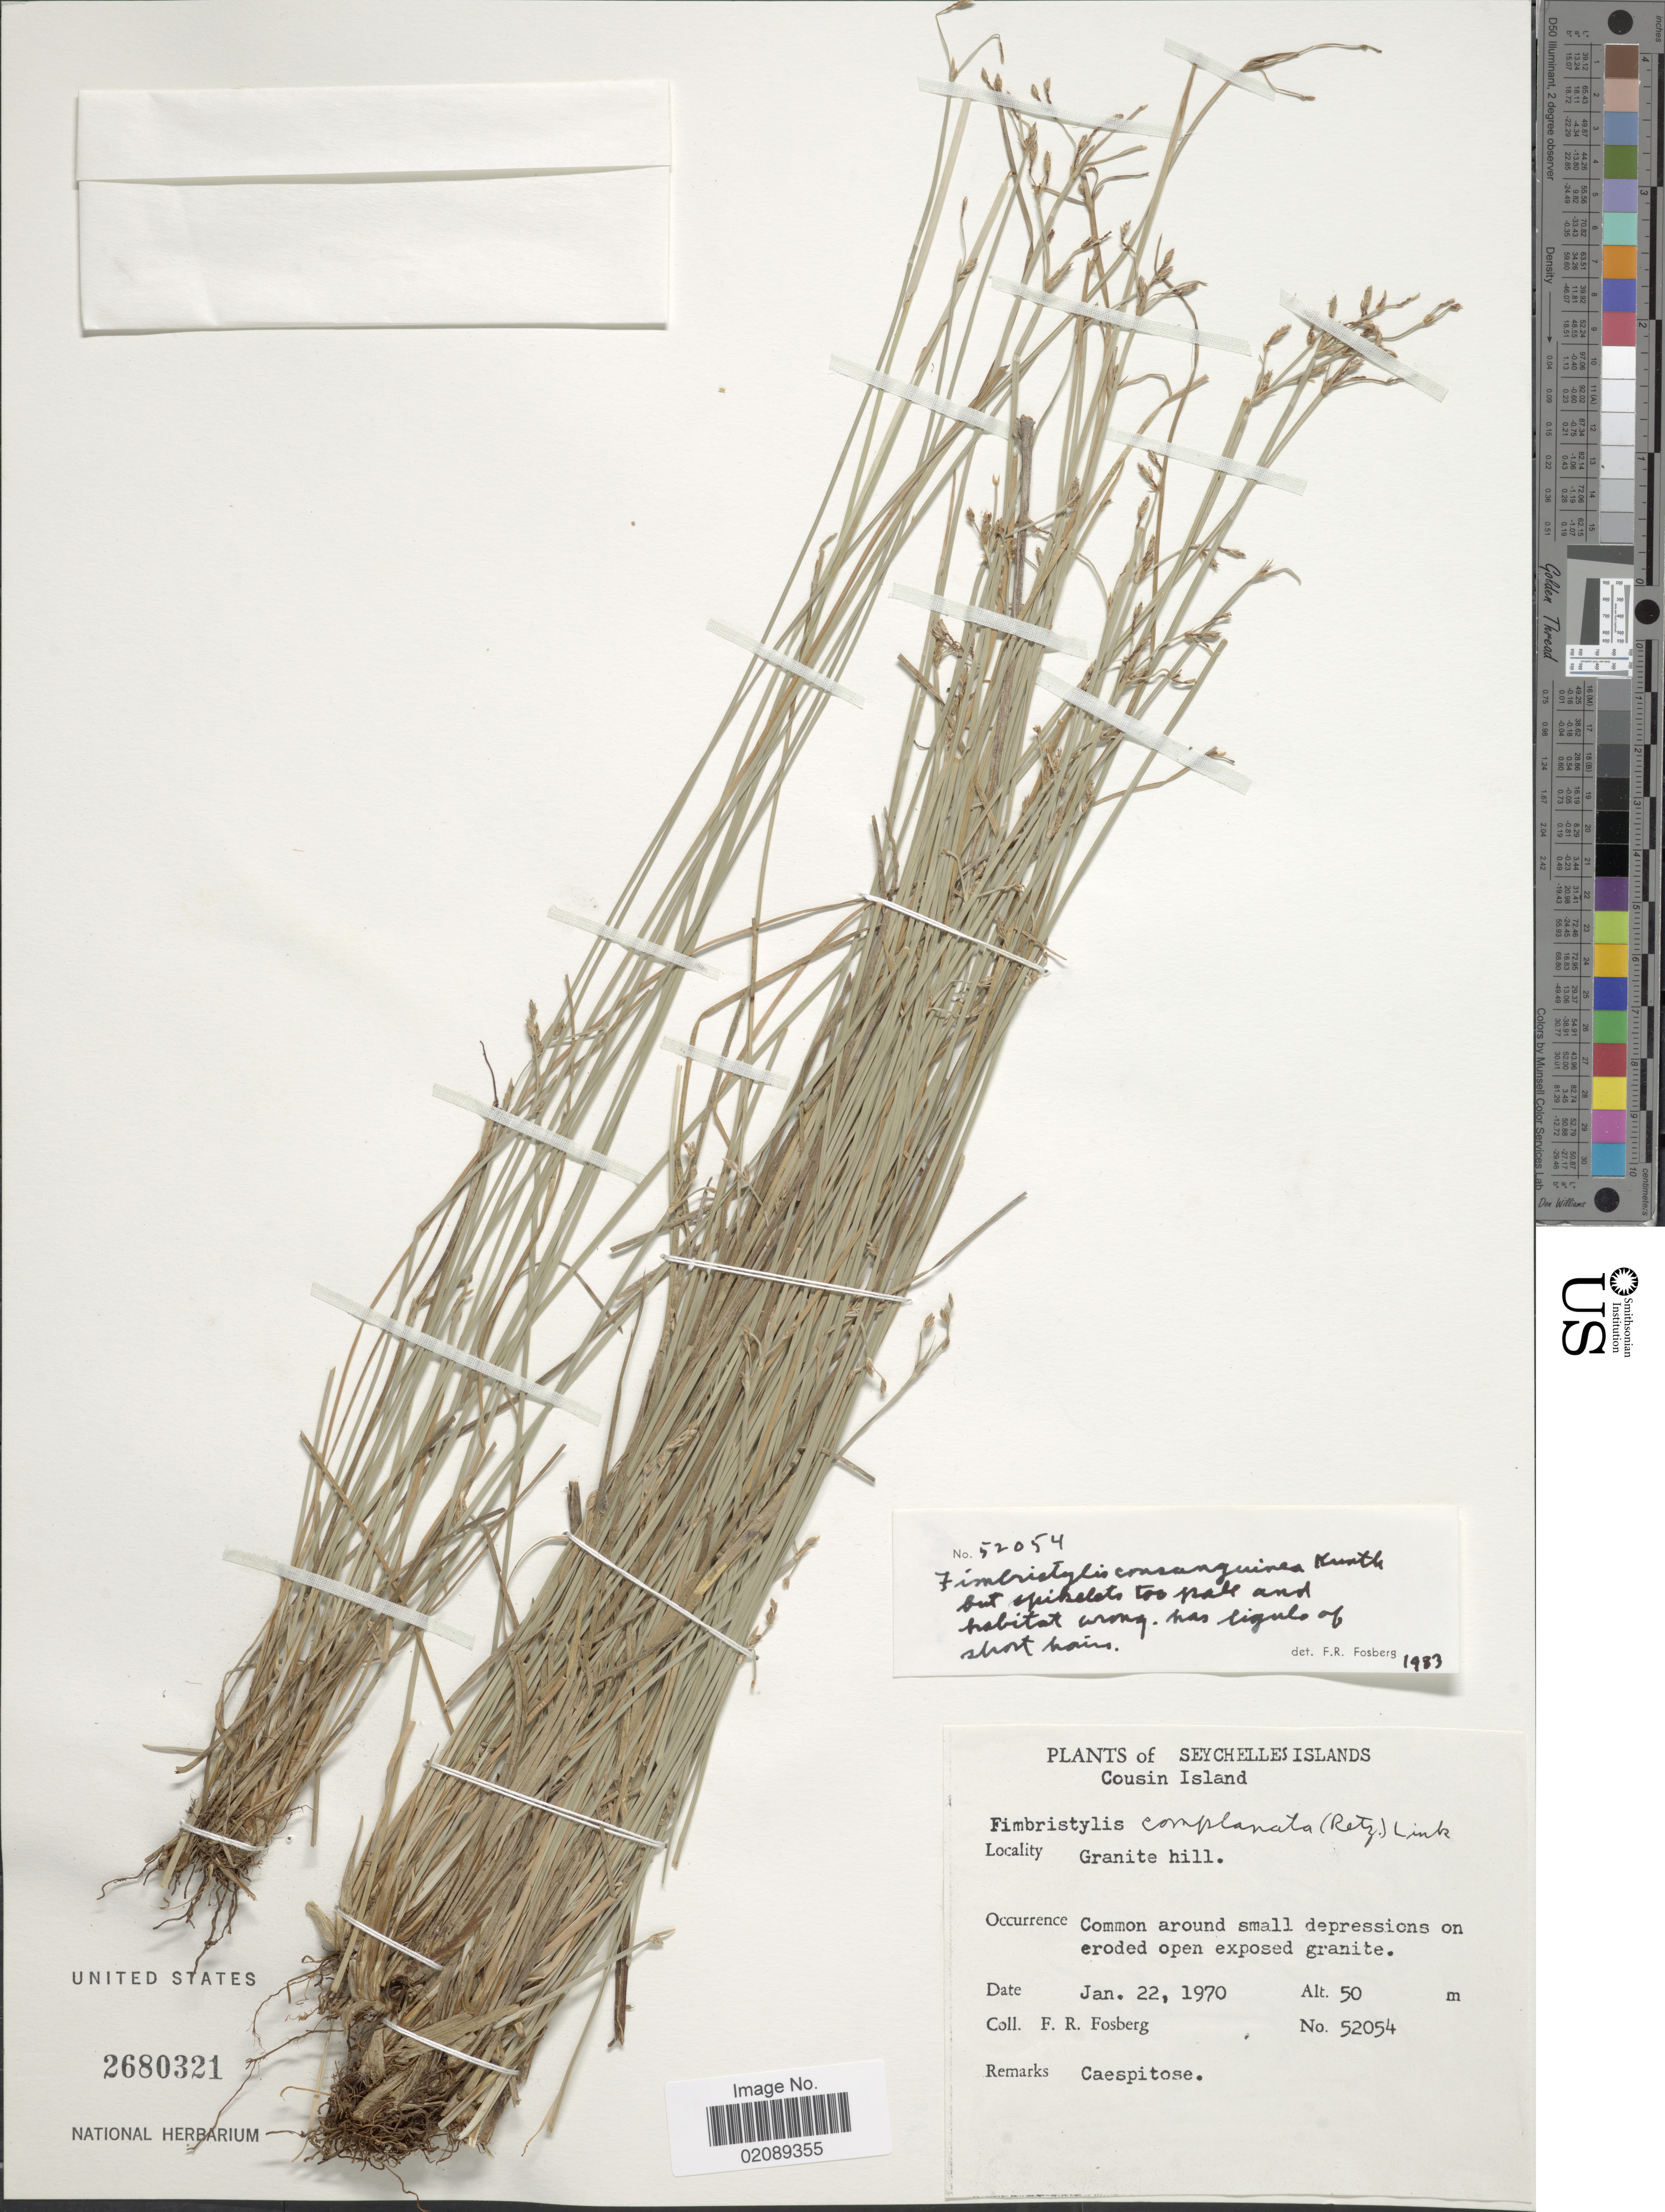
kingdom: Plantae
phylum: Tracheophyta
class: Liliopsida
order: Poales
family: Cyperaceae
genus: Fimbristylis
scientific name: Fimbristylis consanguinea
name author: Kunth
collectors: F. R. Fosberg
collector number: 52054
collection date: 1970-01-22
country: Seychelles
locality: Cousin Island. Granite hill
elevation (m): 50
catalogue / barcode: US 2680321